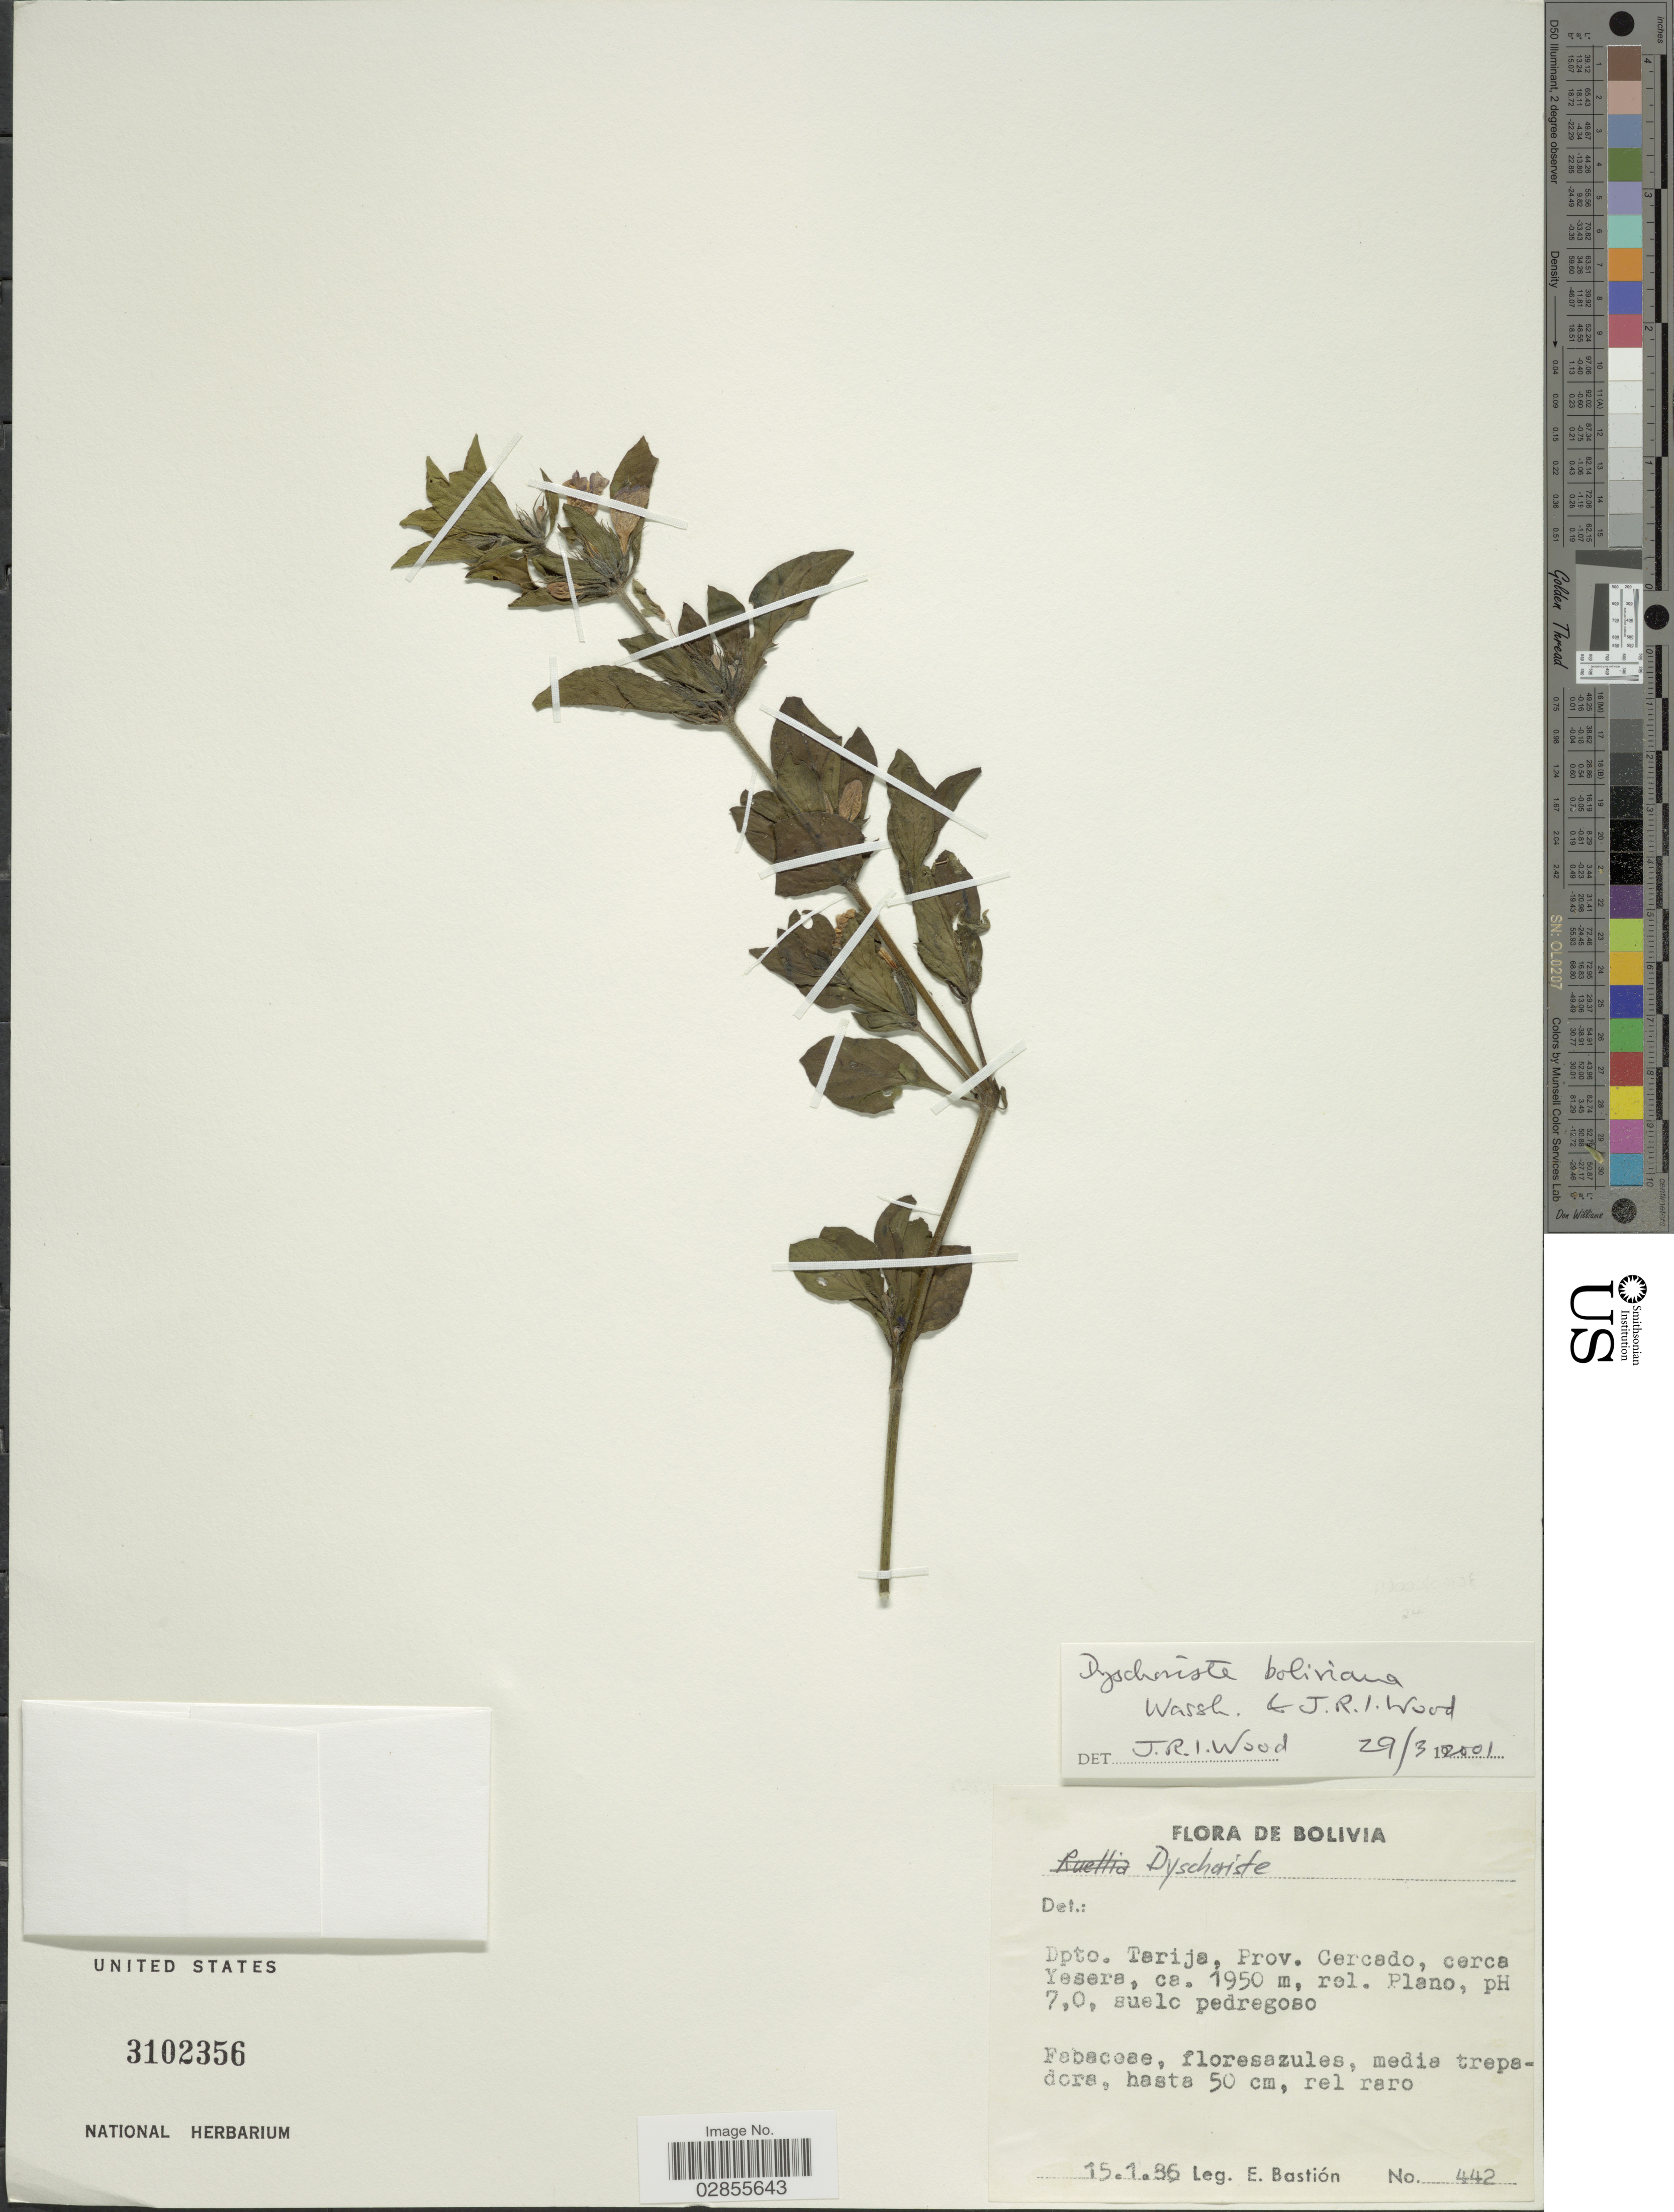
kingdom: Plantae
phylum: Tracheophyta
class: Magnoliopsida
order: Lamiales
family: Acanthaceae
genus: Dyschoriste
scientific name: Dyschoriste boliviana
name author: Wassh. & J.R.I. Wood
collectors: E. Bastion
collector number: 442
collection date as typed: Transcribed d/m/y: 15/1/86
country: Bolivia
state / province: Tarija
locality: Dpto. Tarija, Prov. Cercado, cerca Yesera. rel. Plano.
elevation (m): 1950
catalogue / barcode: US 3102356